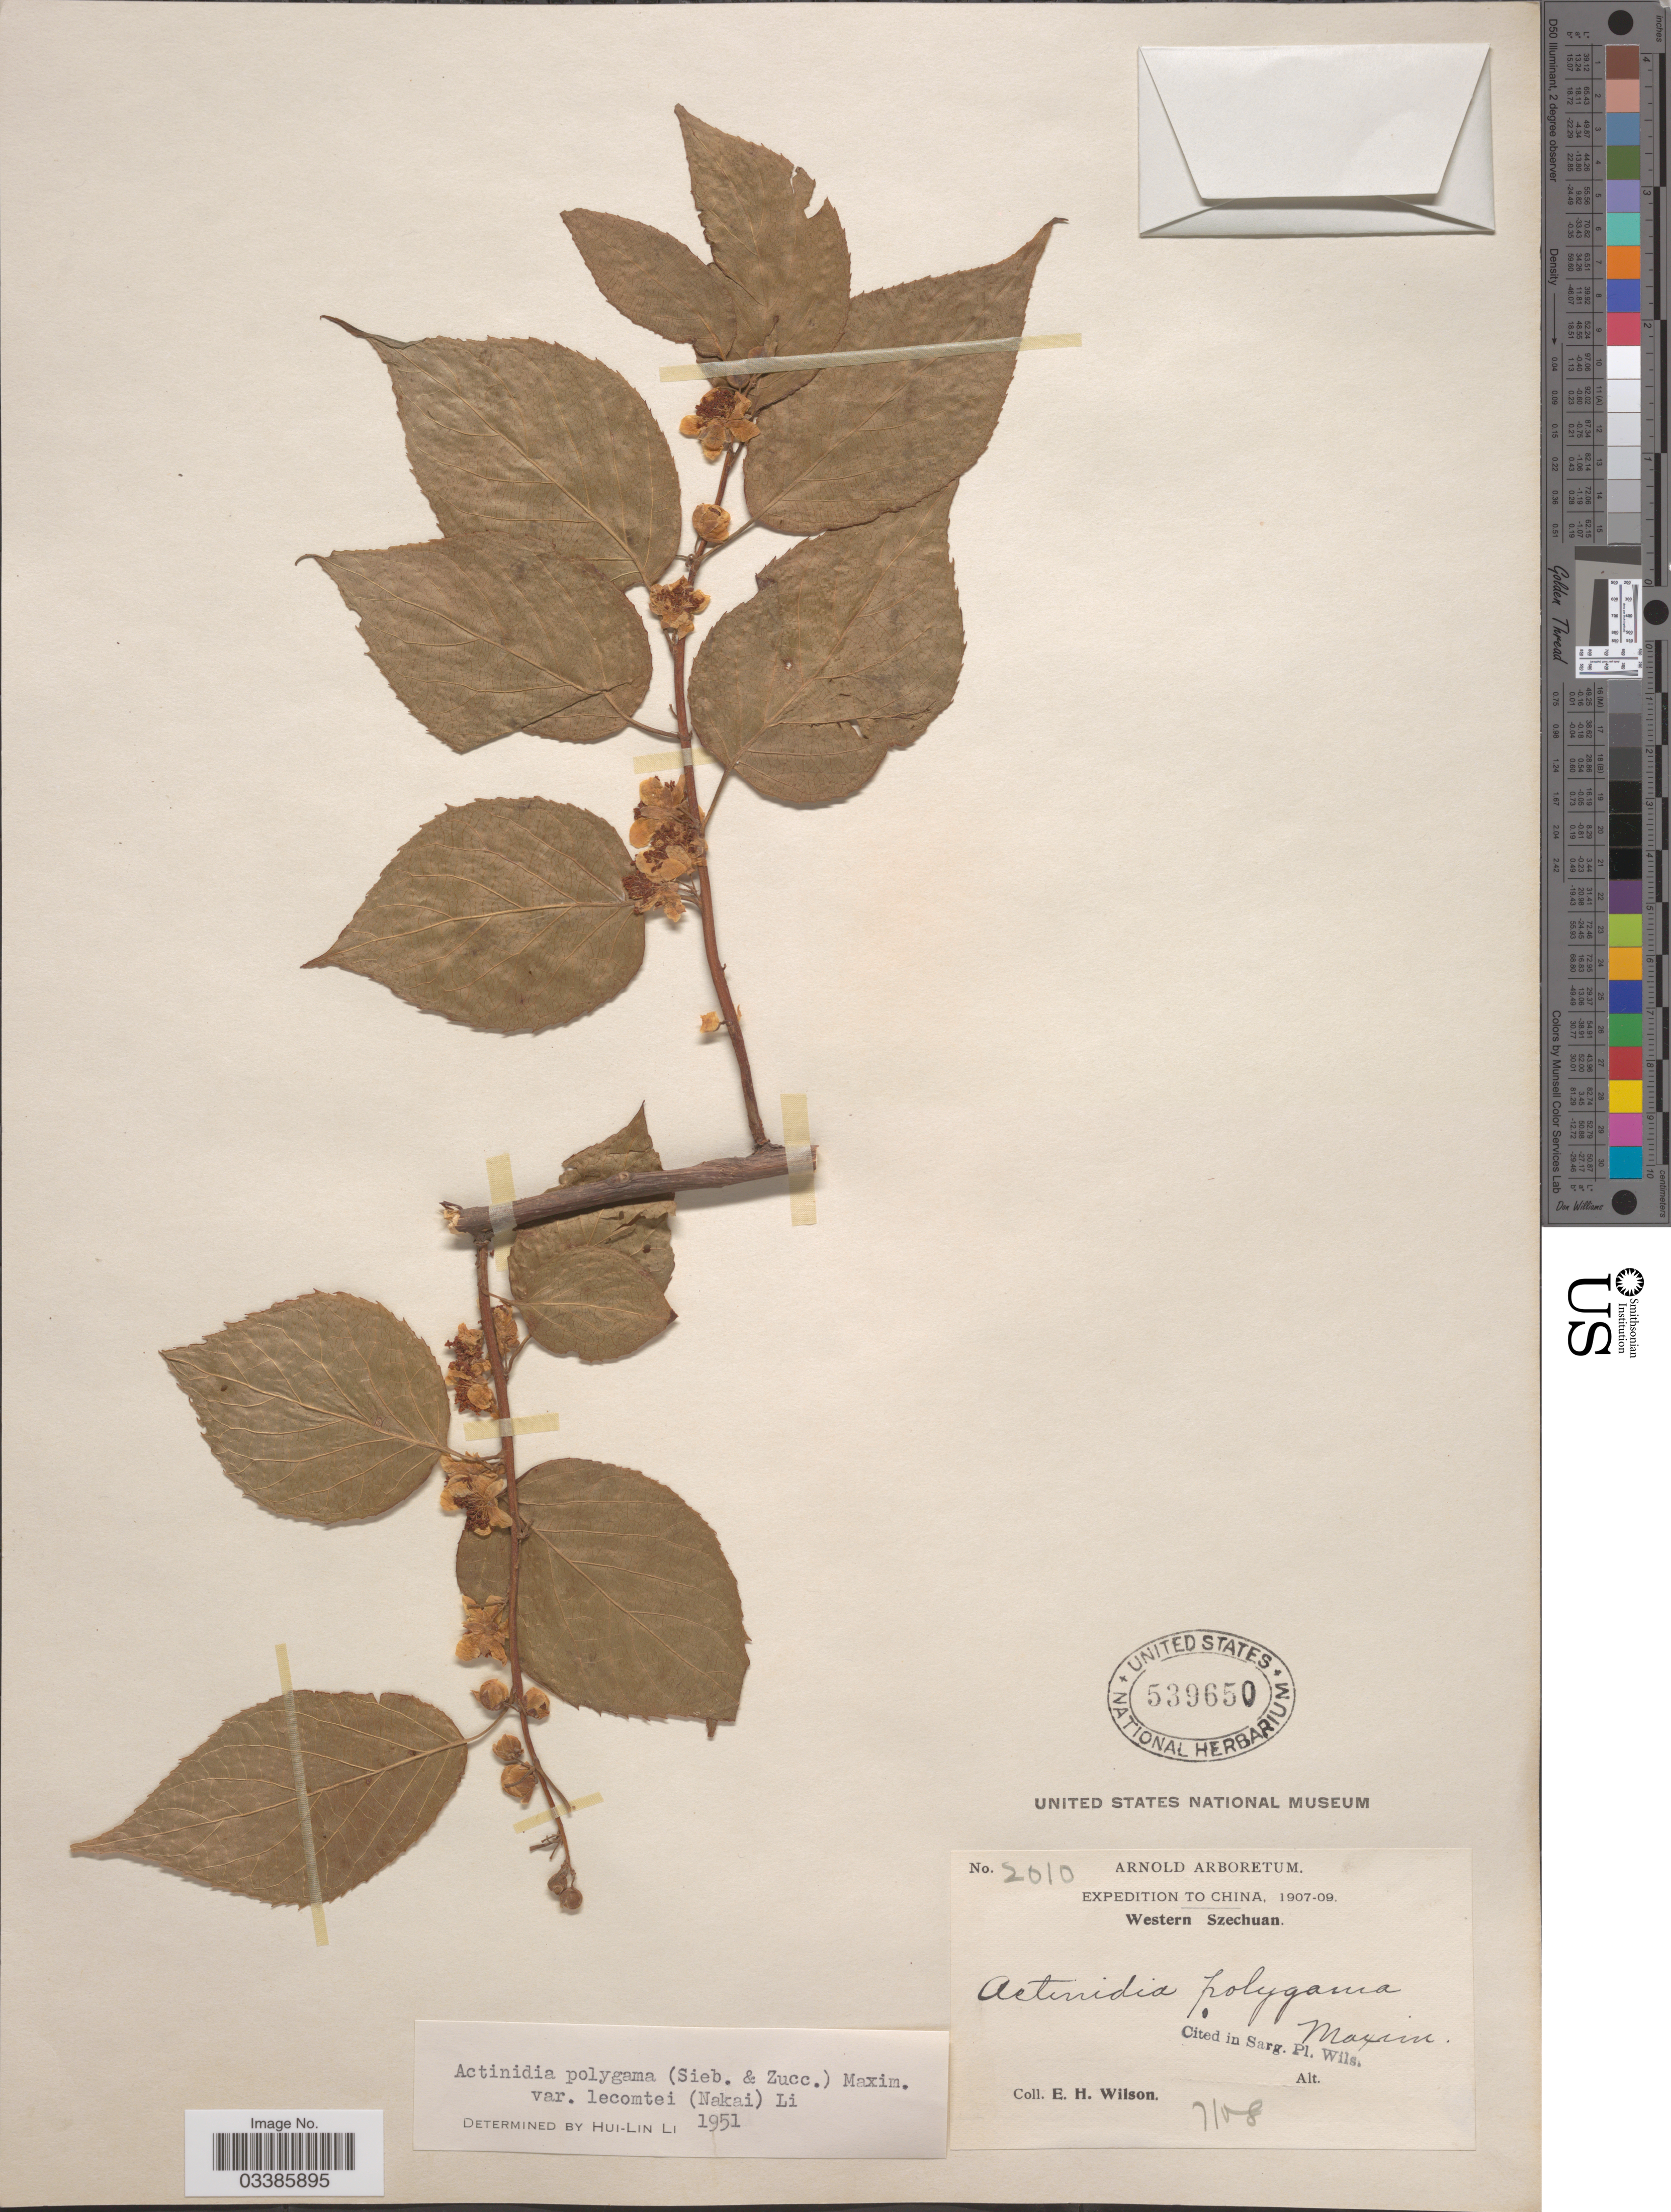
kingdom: Plantae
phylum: Tracheophyta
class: Magnoliopsida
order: Ericales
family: Actinidiaceae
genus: Actinidia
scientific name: Actinidia polygama var. lecomtei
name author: (Nakai) H.L. Li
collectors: E. Wilson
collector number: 2010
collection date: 1908-07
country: China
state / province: Sichuan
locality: Western Szechuan.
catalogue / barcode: US 539650